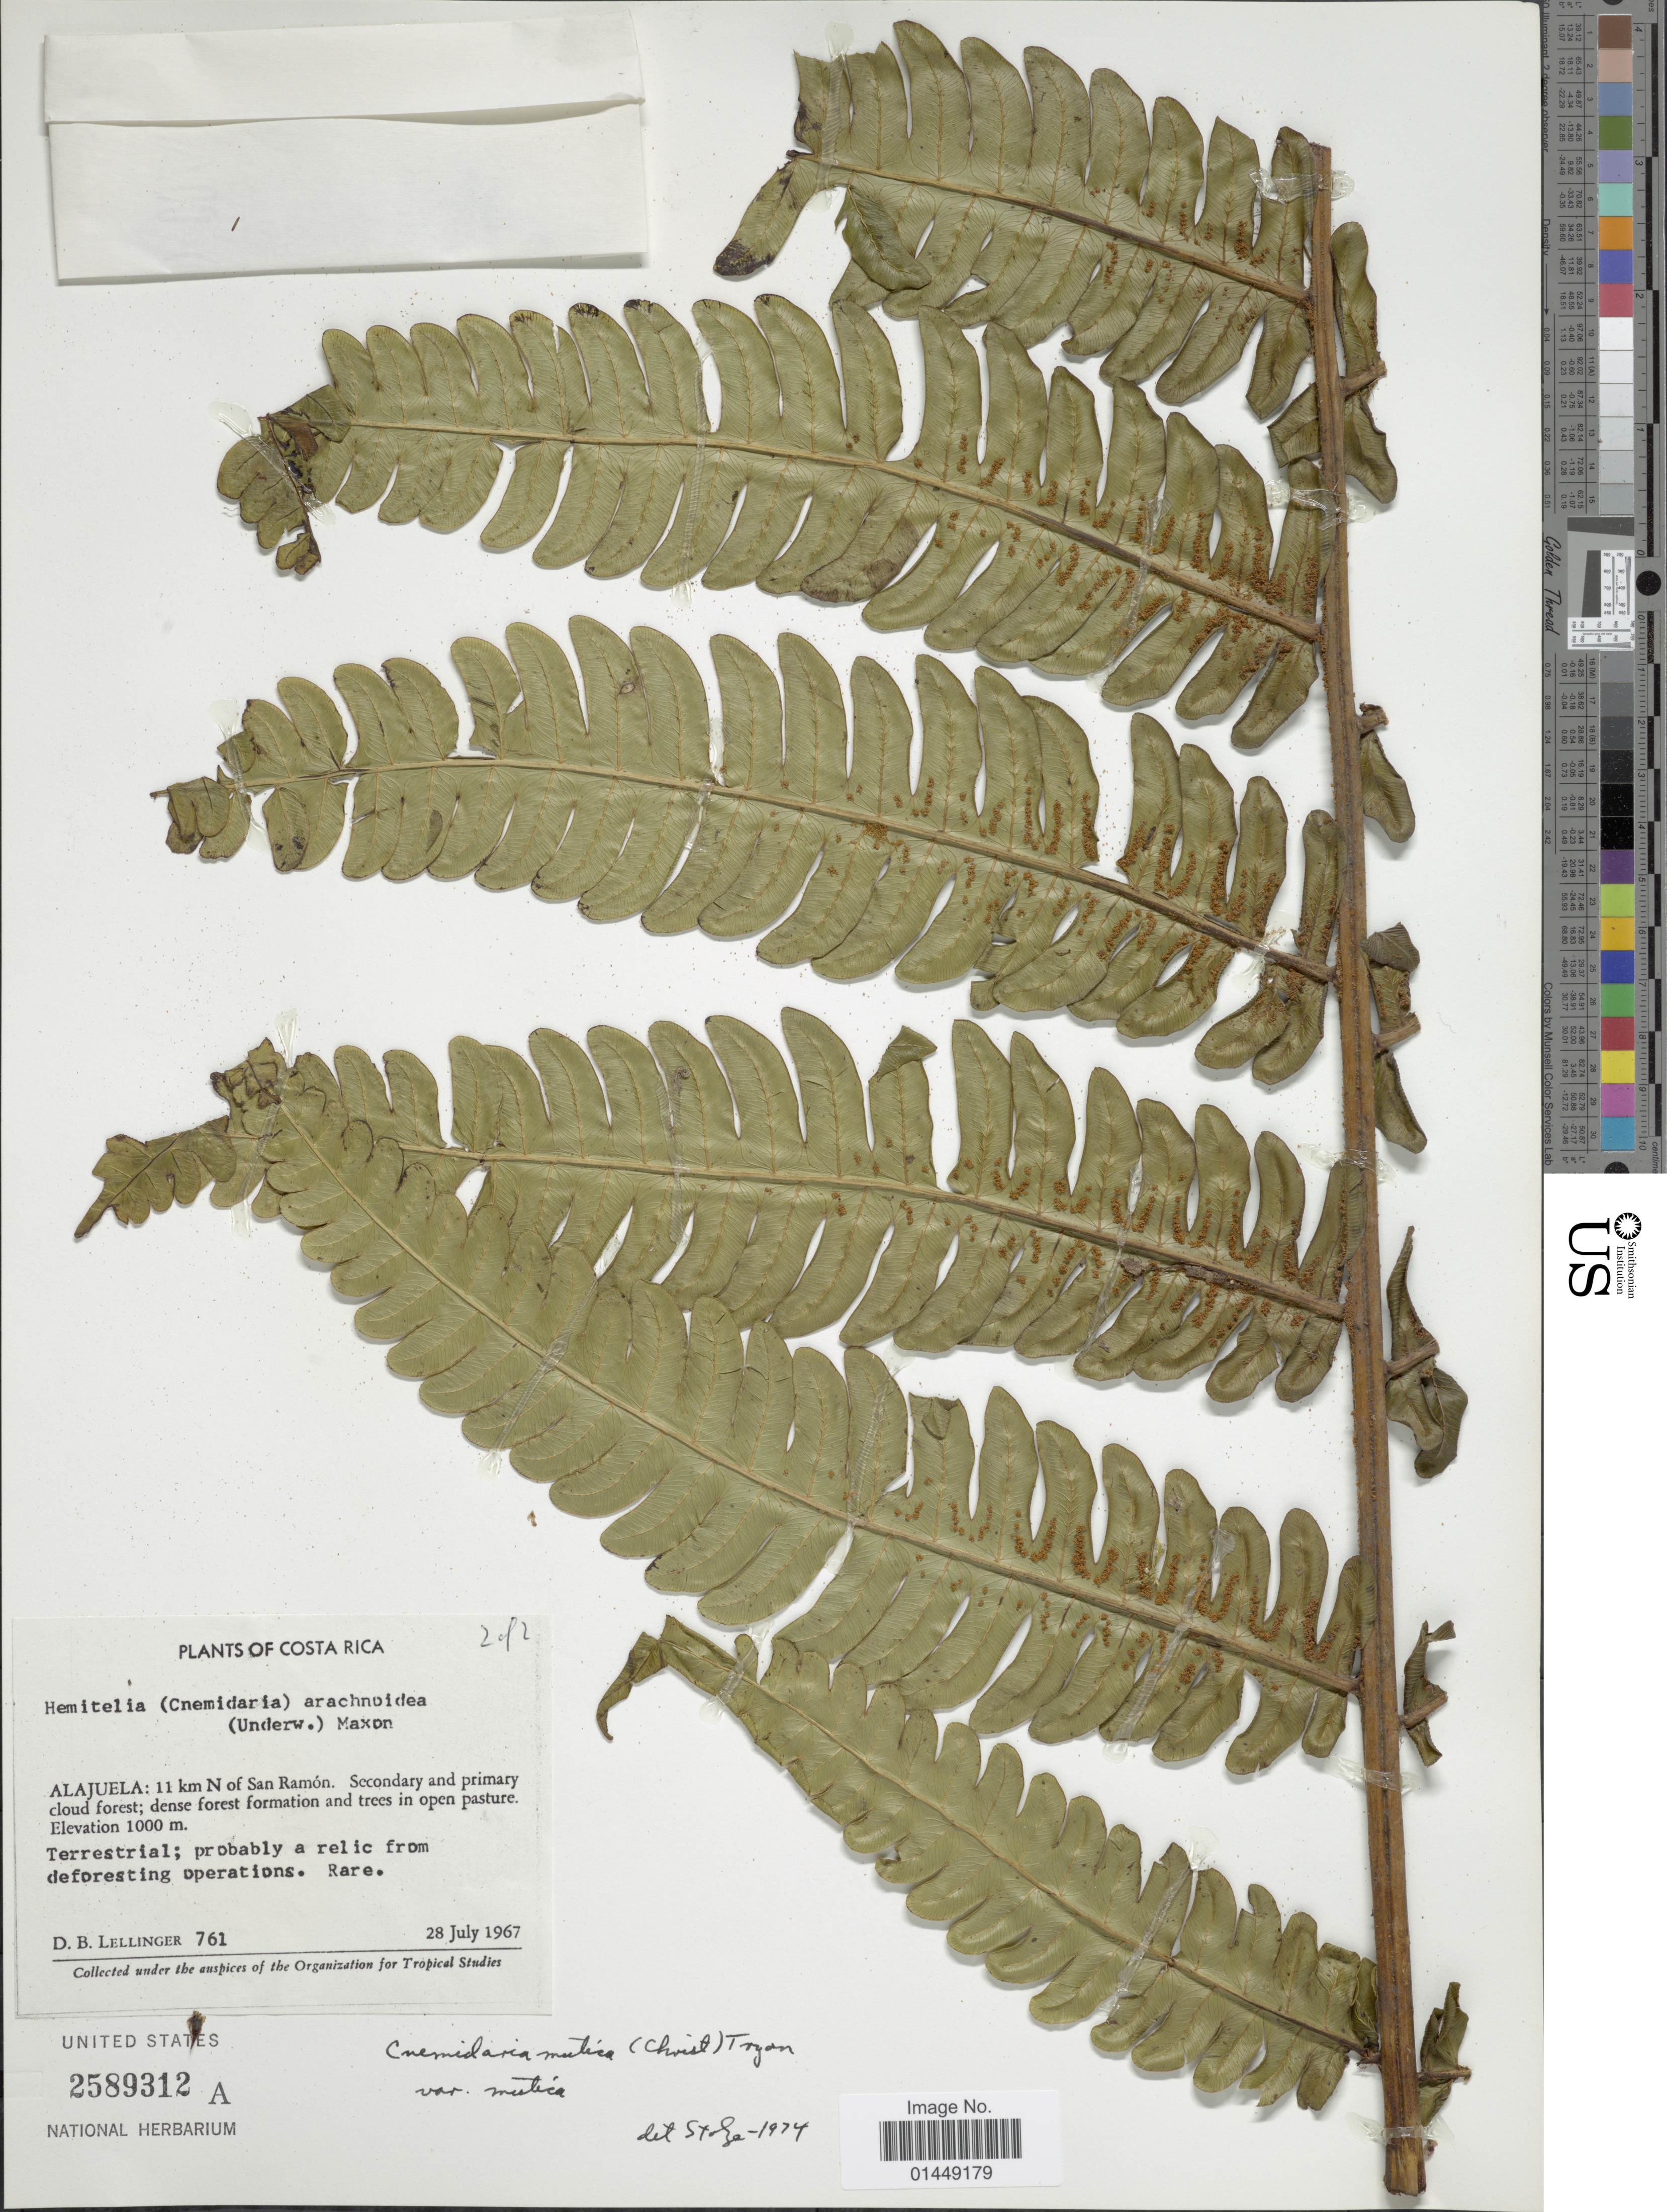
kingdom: Plantae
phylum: Tracheophyta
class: Polypodiopsida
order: Cyatheales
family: Cyatheaceae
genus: Cyathea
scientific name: Cyathea mutica var. mutica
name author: (Christ) Domin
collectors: D. B. Lellinger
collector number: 761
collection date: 1967-07-28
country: Costa Rica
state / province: Alajuela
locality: Alajuela: 11 km N of San Ramón.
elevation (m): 1000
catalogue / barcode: US 2589312A